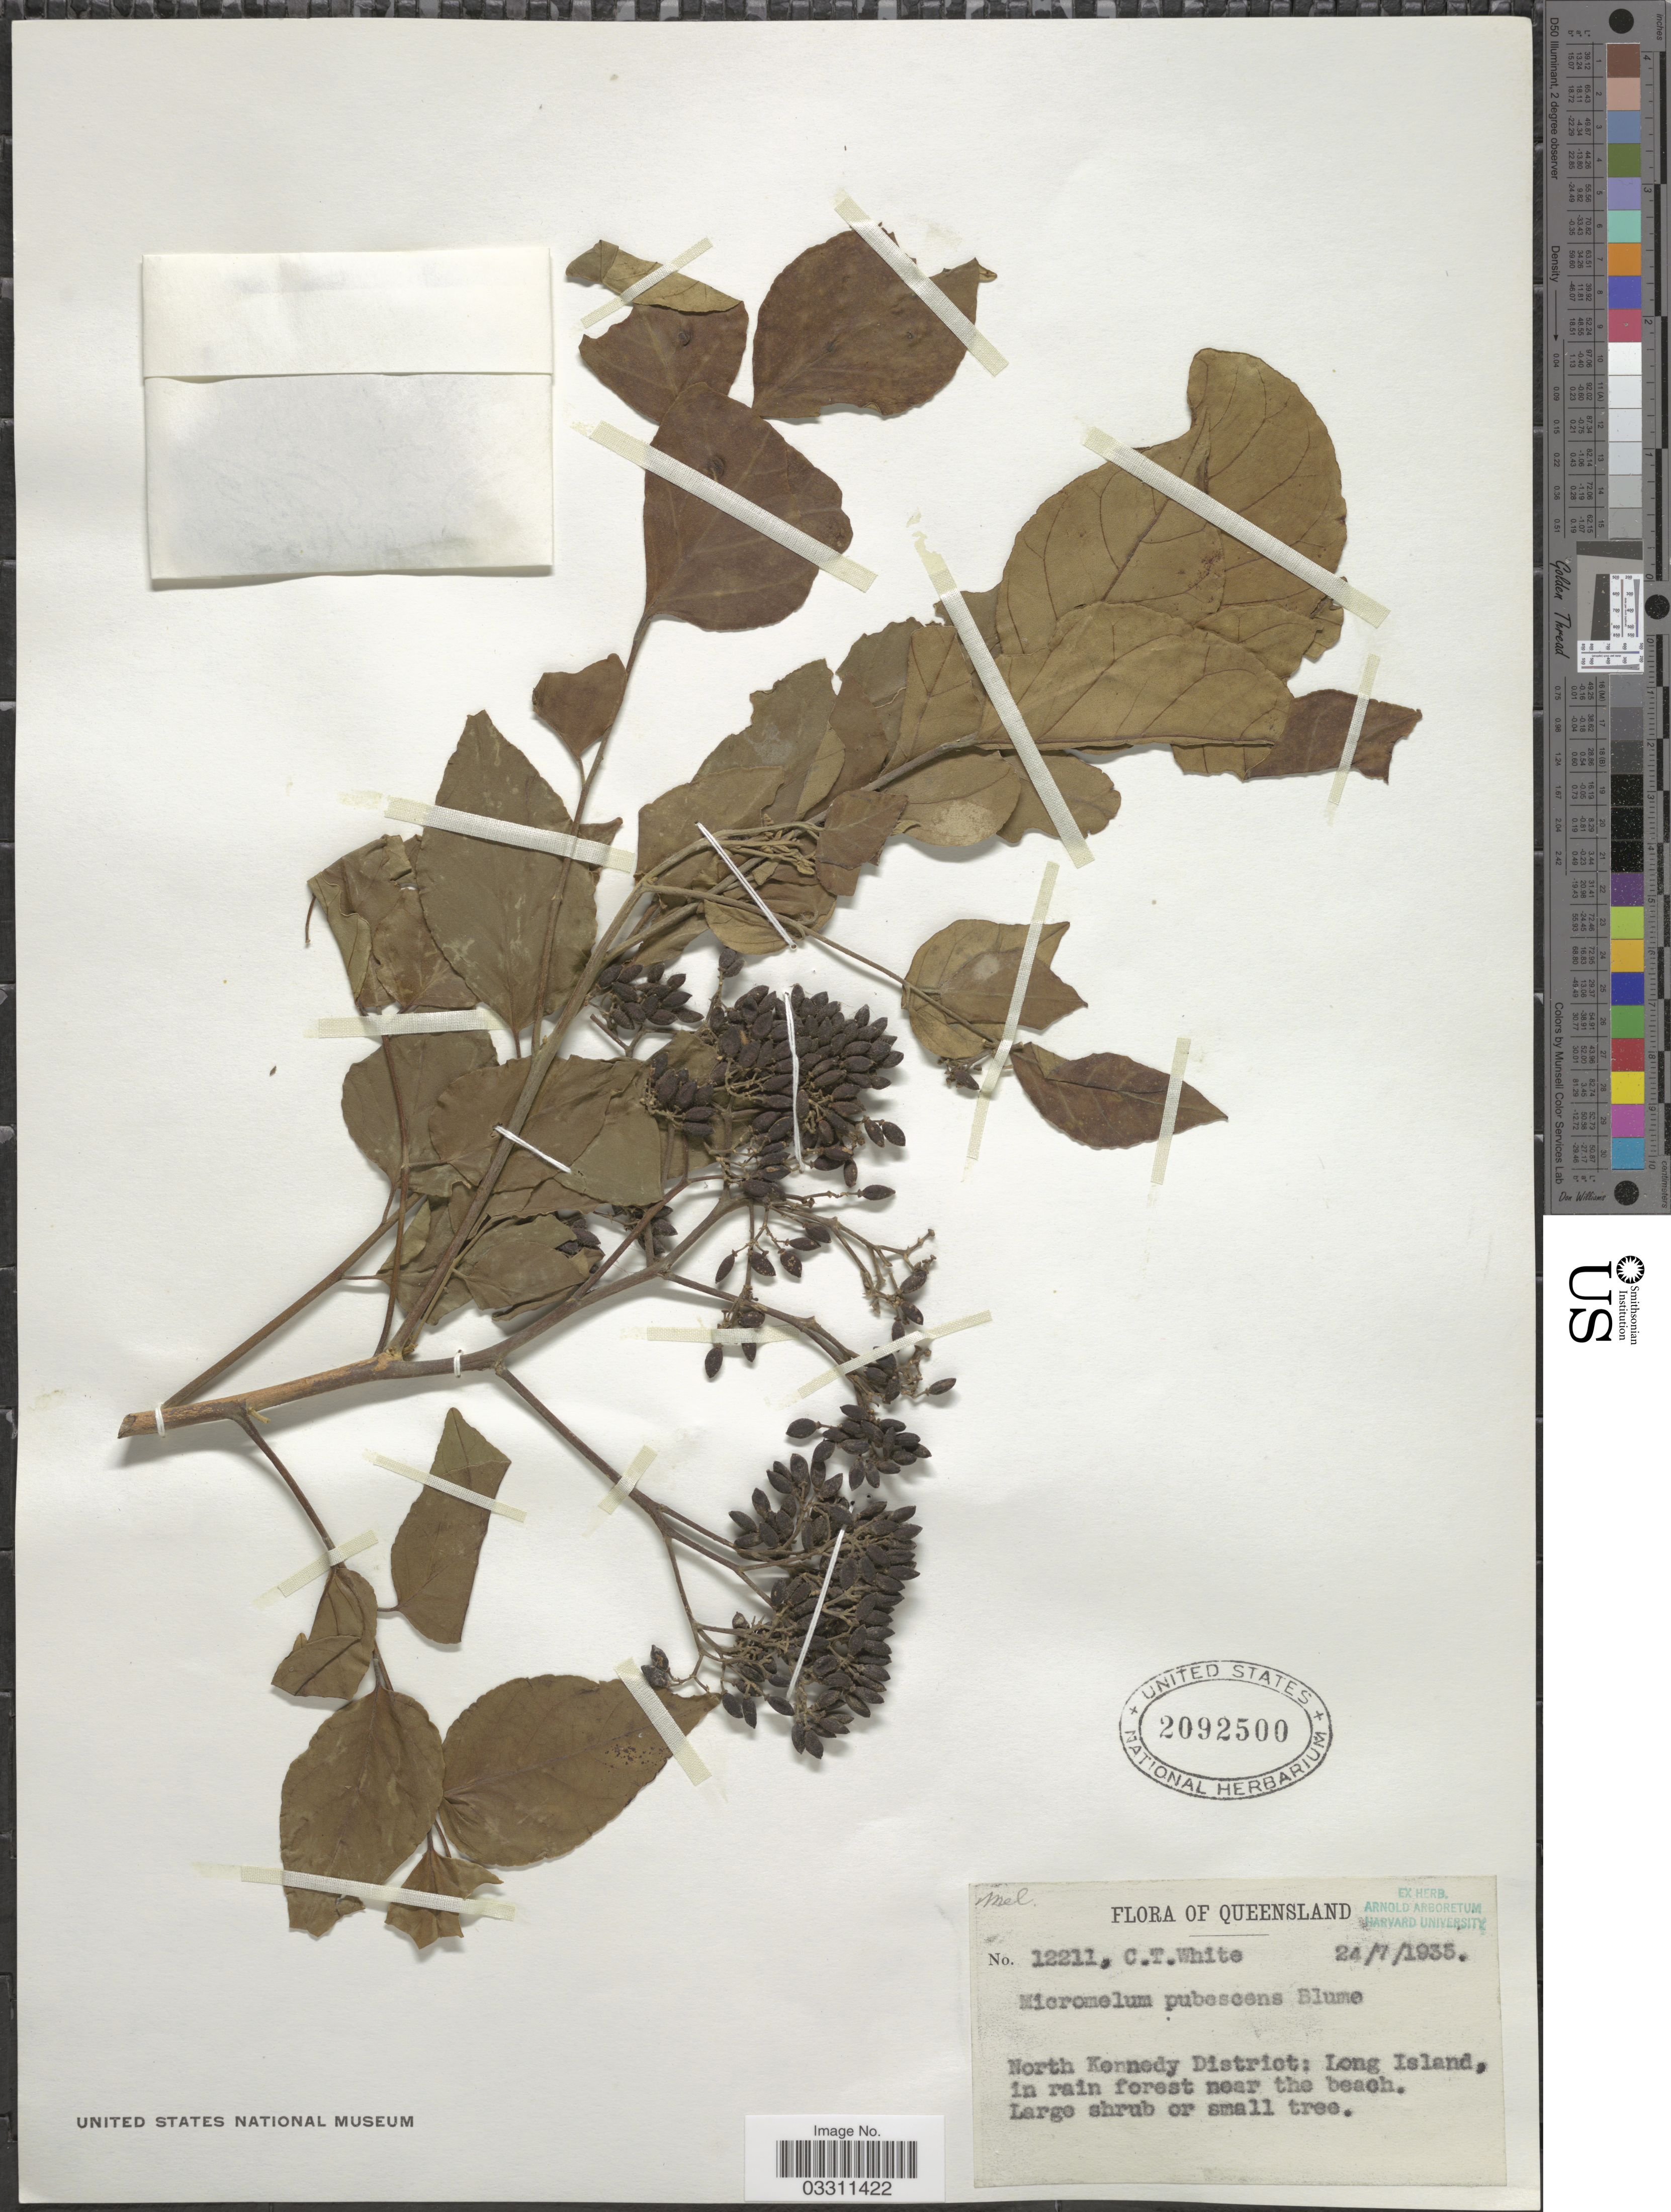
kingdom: Plantae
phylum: Tracheophyta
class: Magnoliopsida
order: Sapindales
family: Rutaceae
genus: Micromelum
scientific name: Micromelum minutum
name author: (G. Forst.) Wight & Arn.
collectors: C. T. White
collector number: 12211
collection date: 1935-07-24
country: Australia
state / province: Queensland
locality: North Kennedy District: Long Island, in rain forest near the beach.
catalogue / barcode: US 2092500